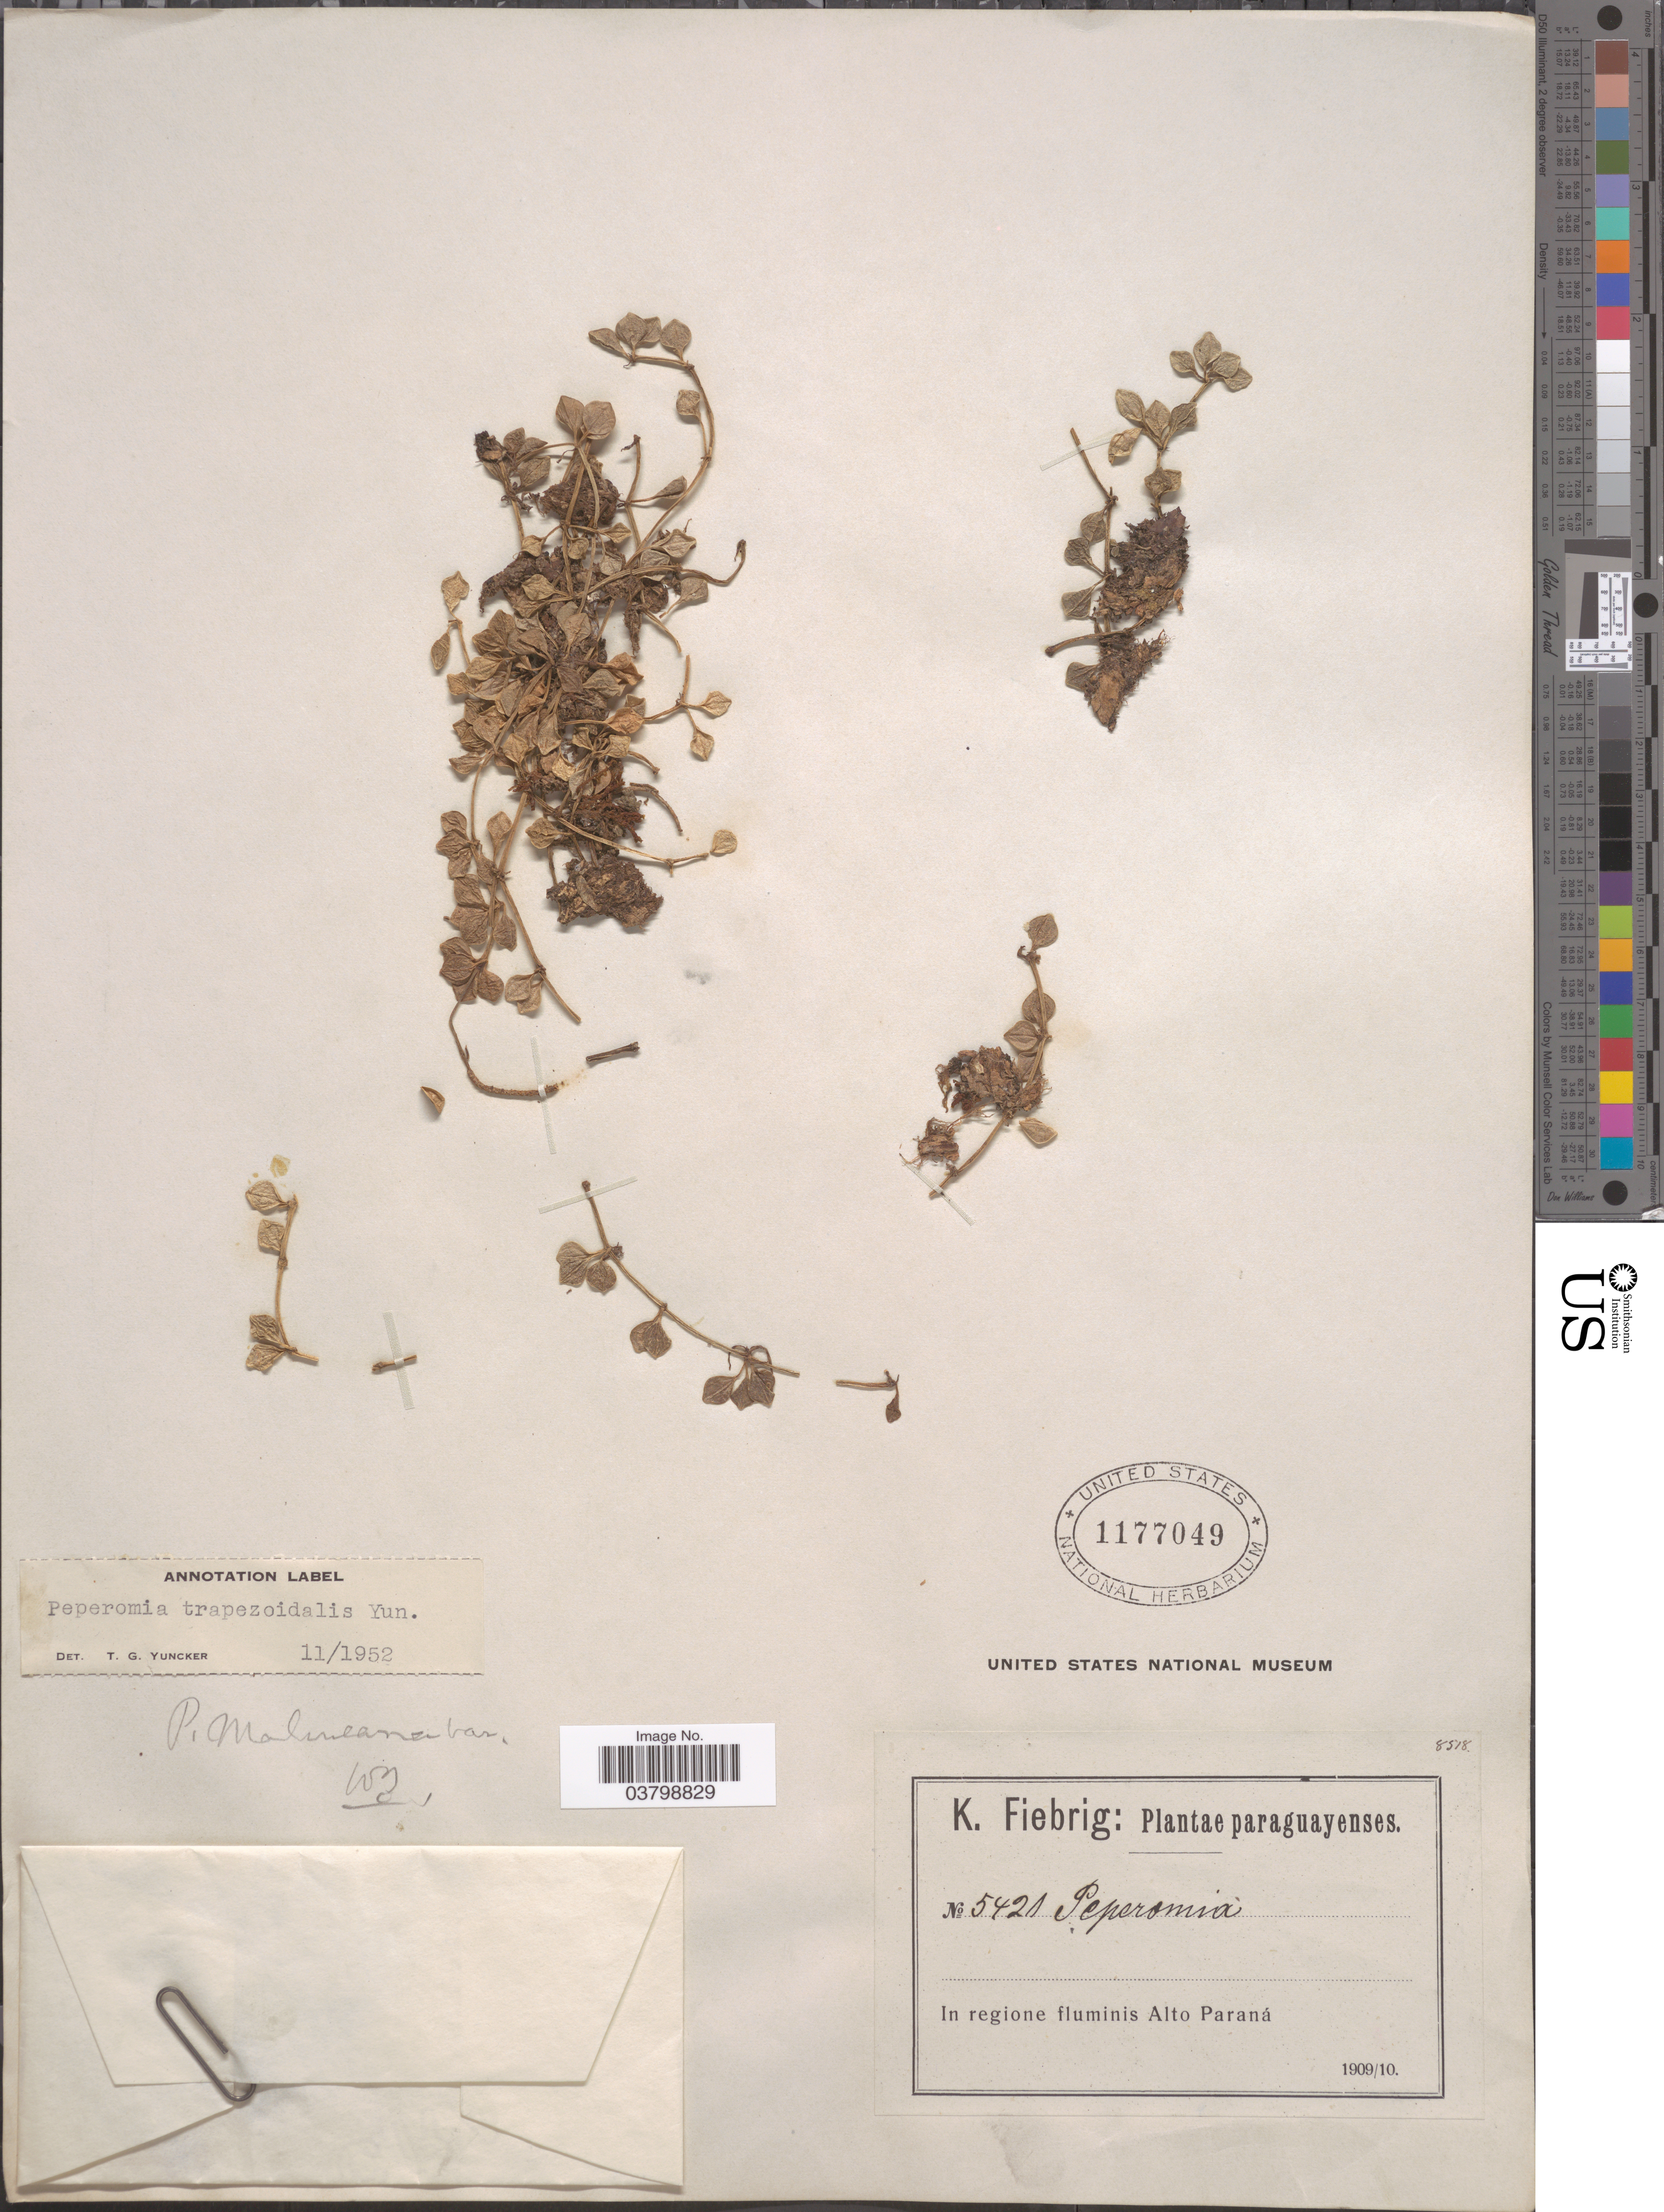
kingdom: Plantae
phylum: Tracheophyta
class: Magnoliopsida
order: Piperales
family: Piperaceae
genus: Peperomia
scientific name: Peperomia trapezoidalis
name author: Yunck.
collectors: K. Fiebrig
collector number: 5420*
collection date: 1909/1910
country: Paraguay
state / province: Alto Parana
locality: In regione fluminis Alto Paraná.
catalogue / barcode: US 1177049